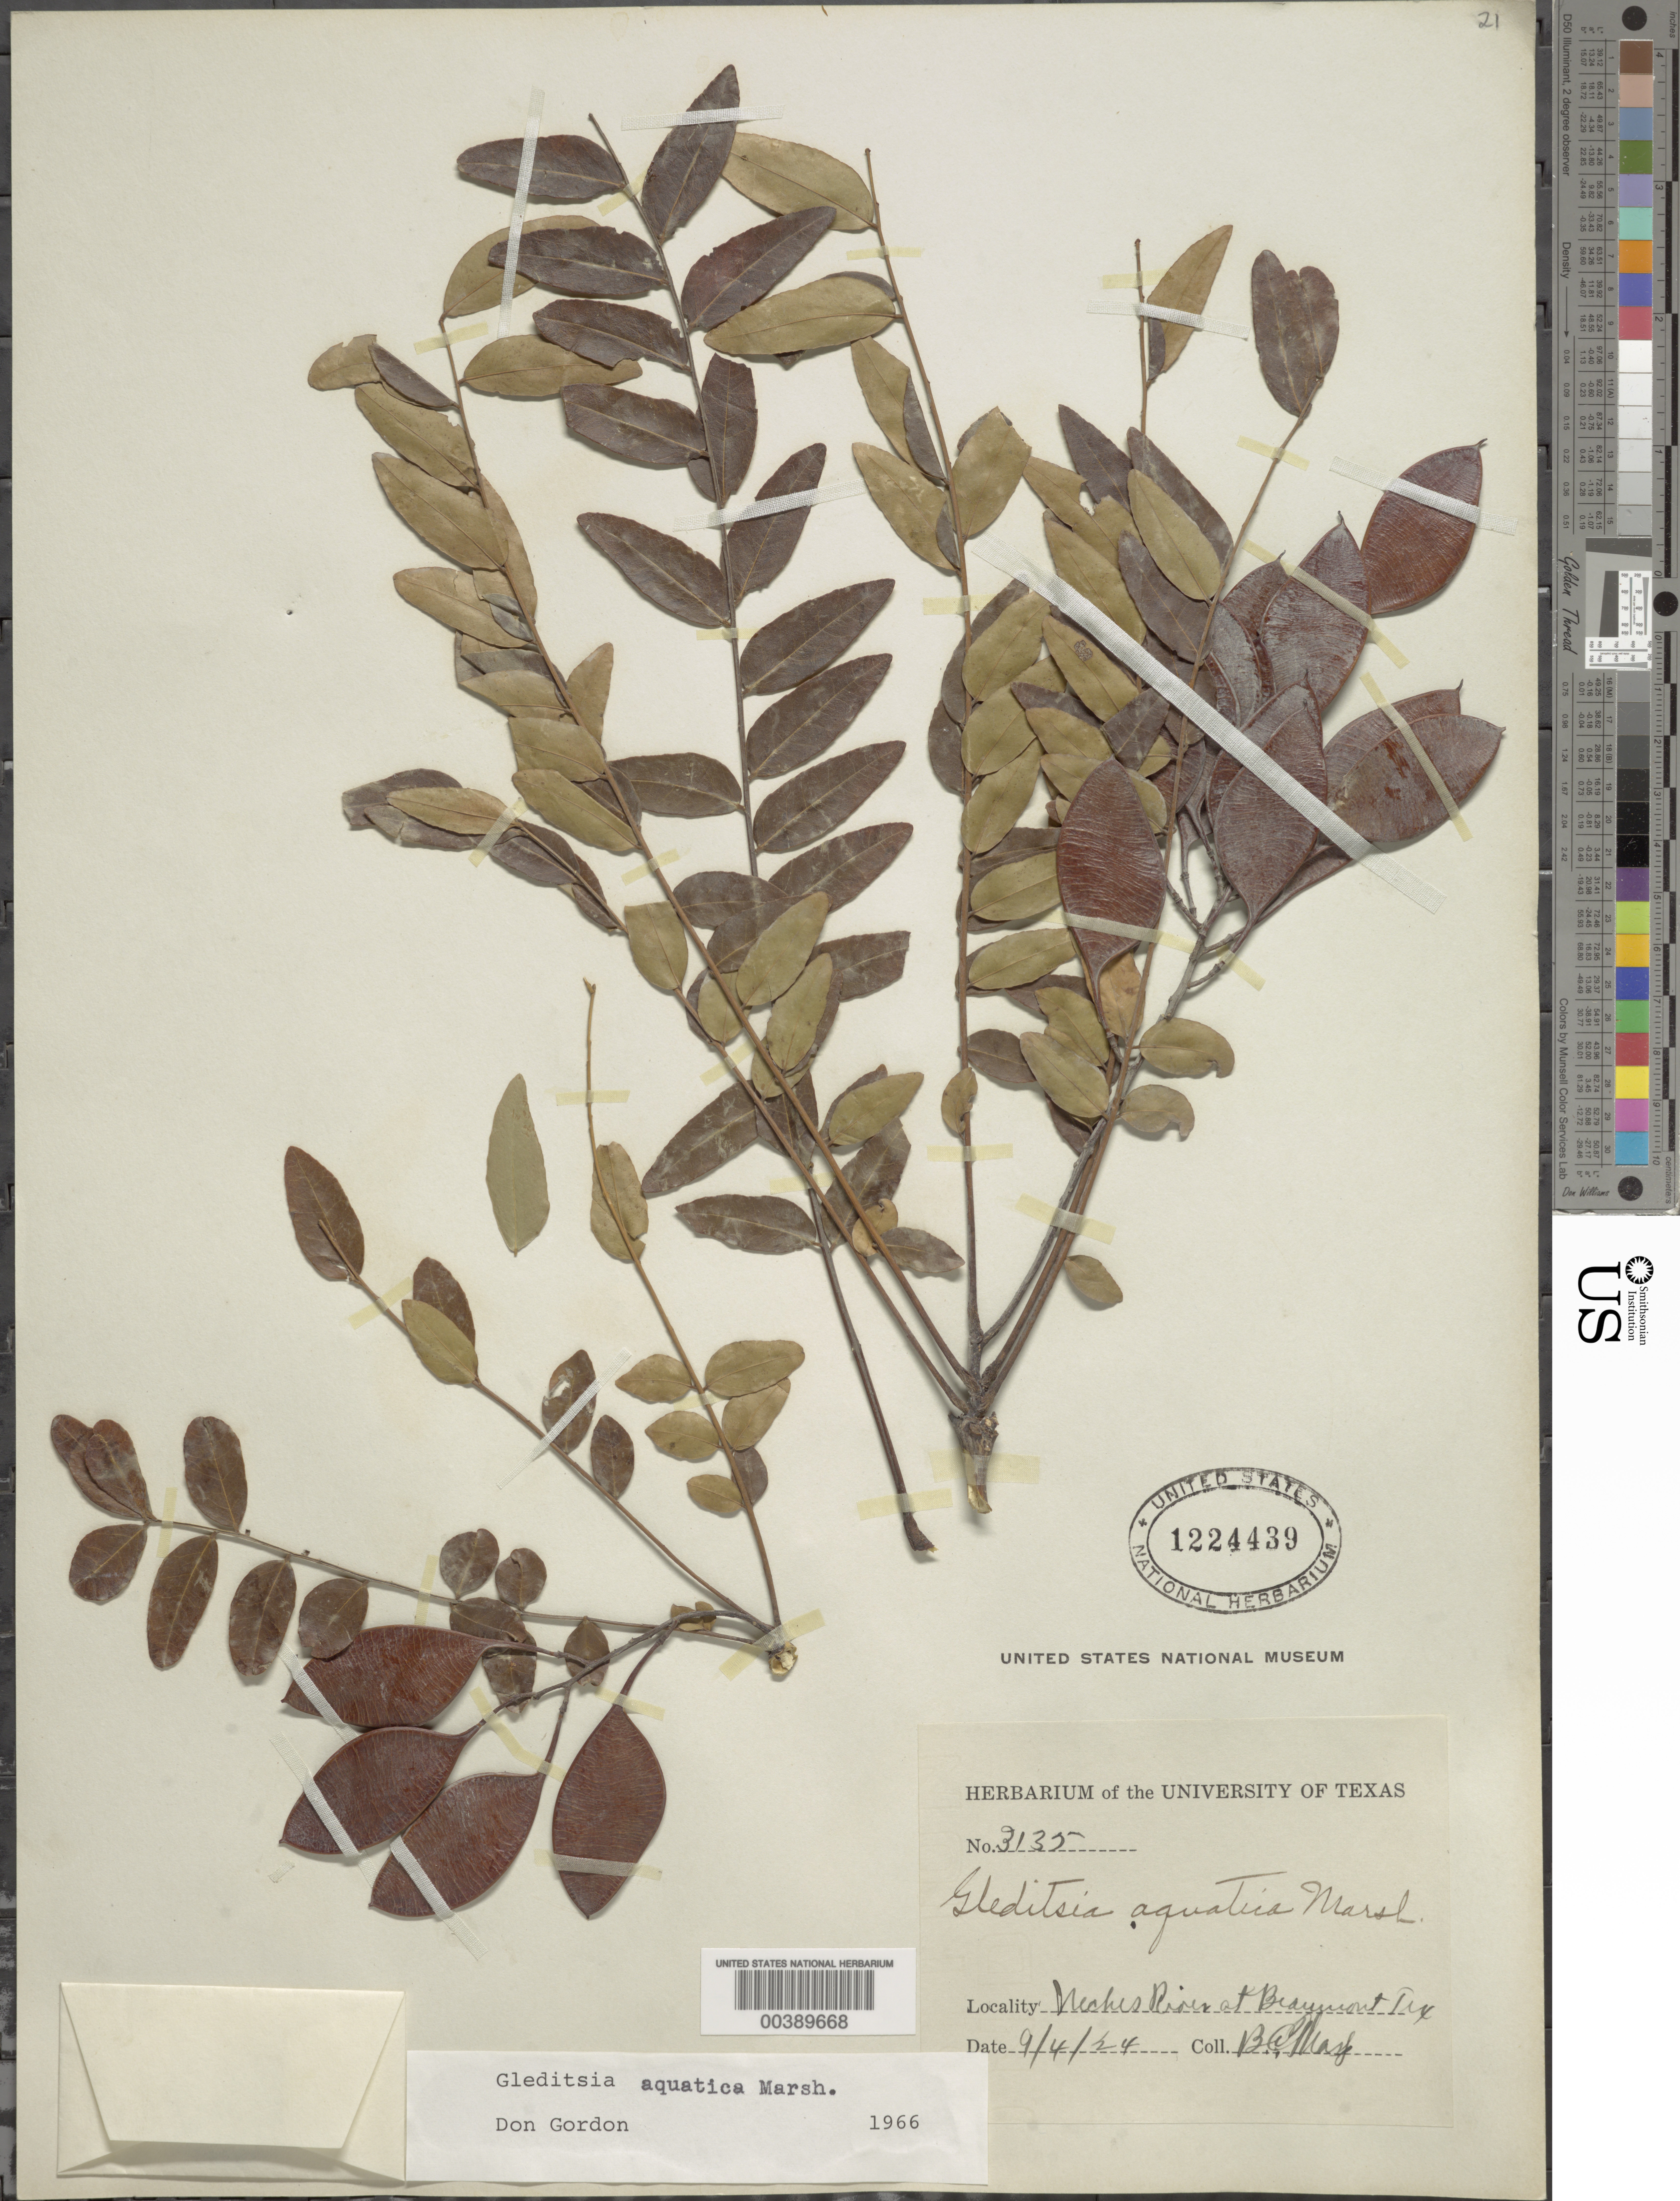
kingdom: Plantae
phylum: Tracheophyta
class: Magnoliopsida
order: Fabales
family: Fabaceae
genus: Gleditsia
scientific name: Gleditsia aquatica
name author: Marshall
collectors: B. Masp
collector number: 3135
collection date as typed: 04 Sep 1924 or 09 Apr 1924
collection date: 1924-04-09 or 1924-09-04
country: United States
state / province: Texas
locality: Neches river at beaumont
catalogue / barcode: US 1224439